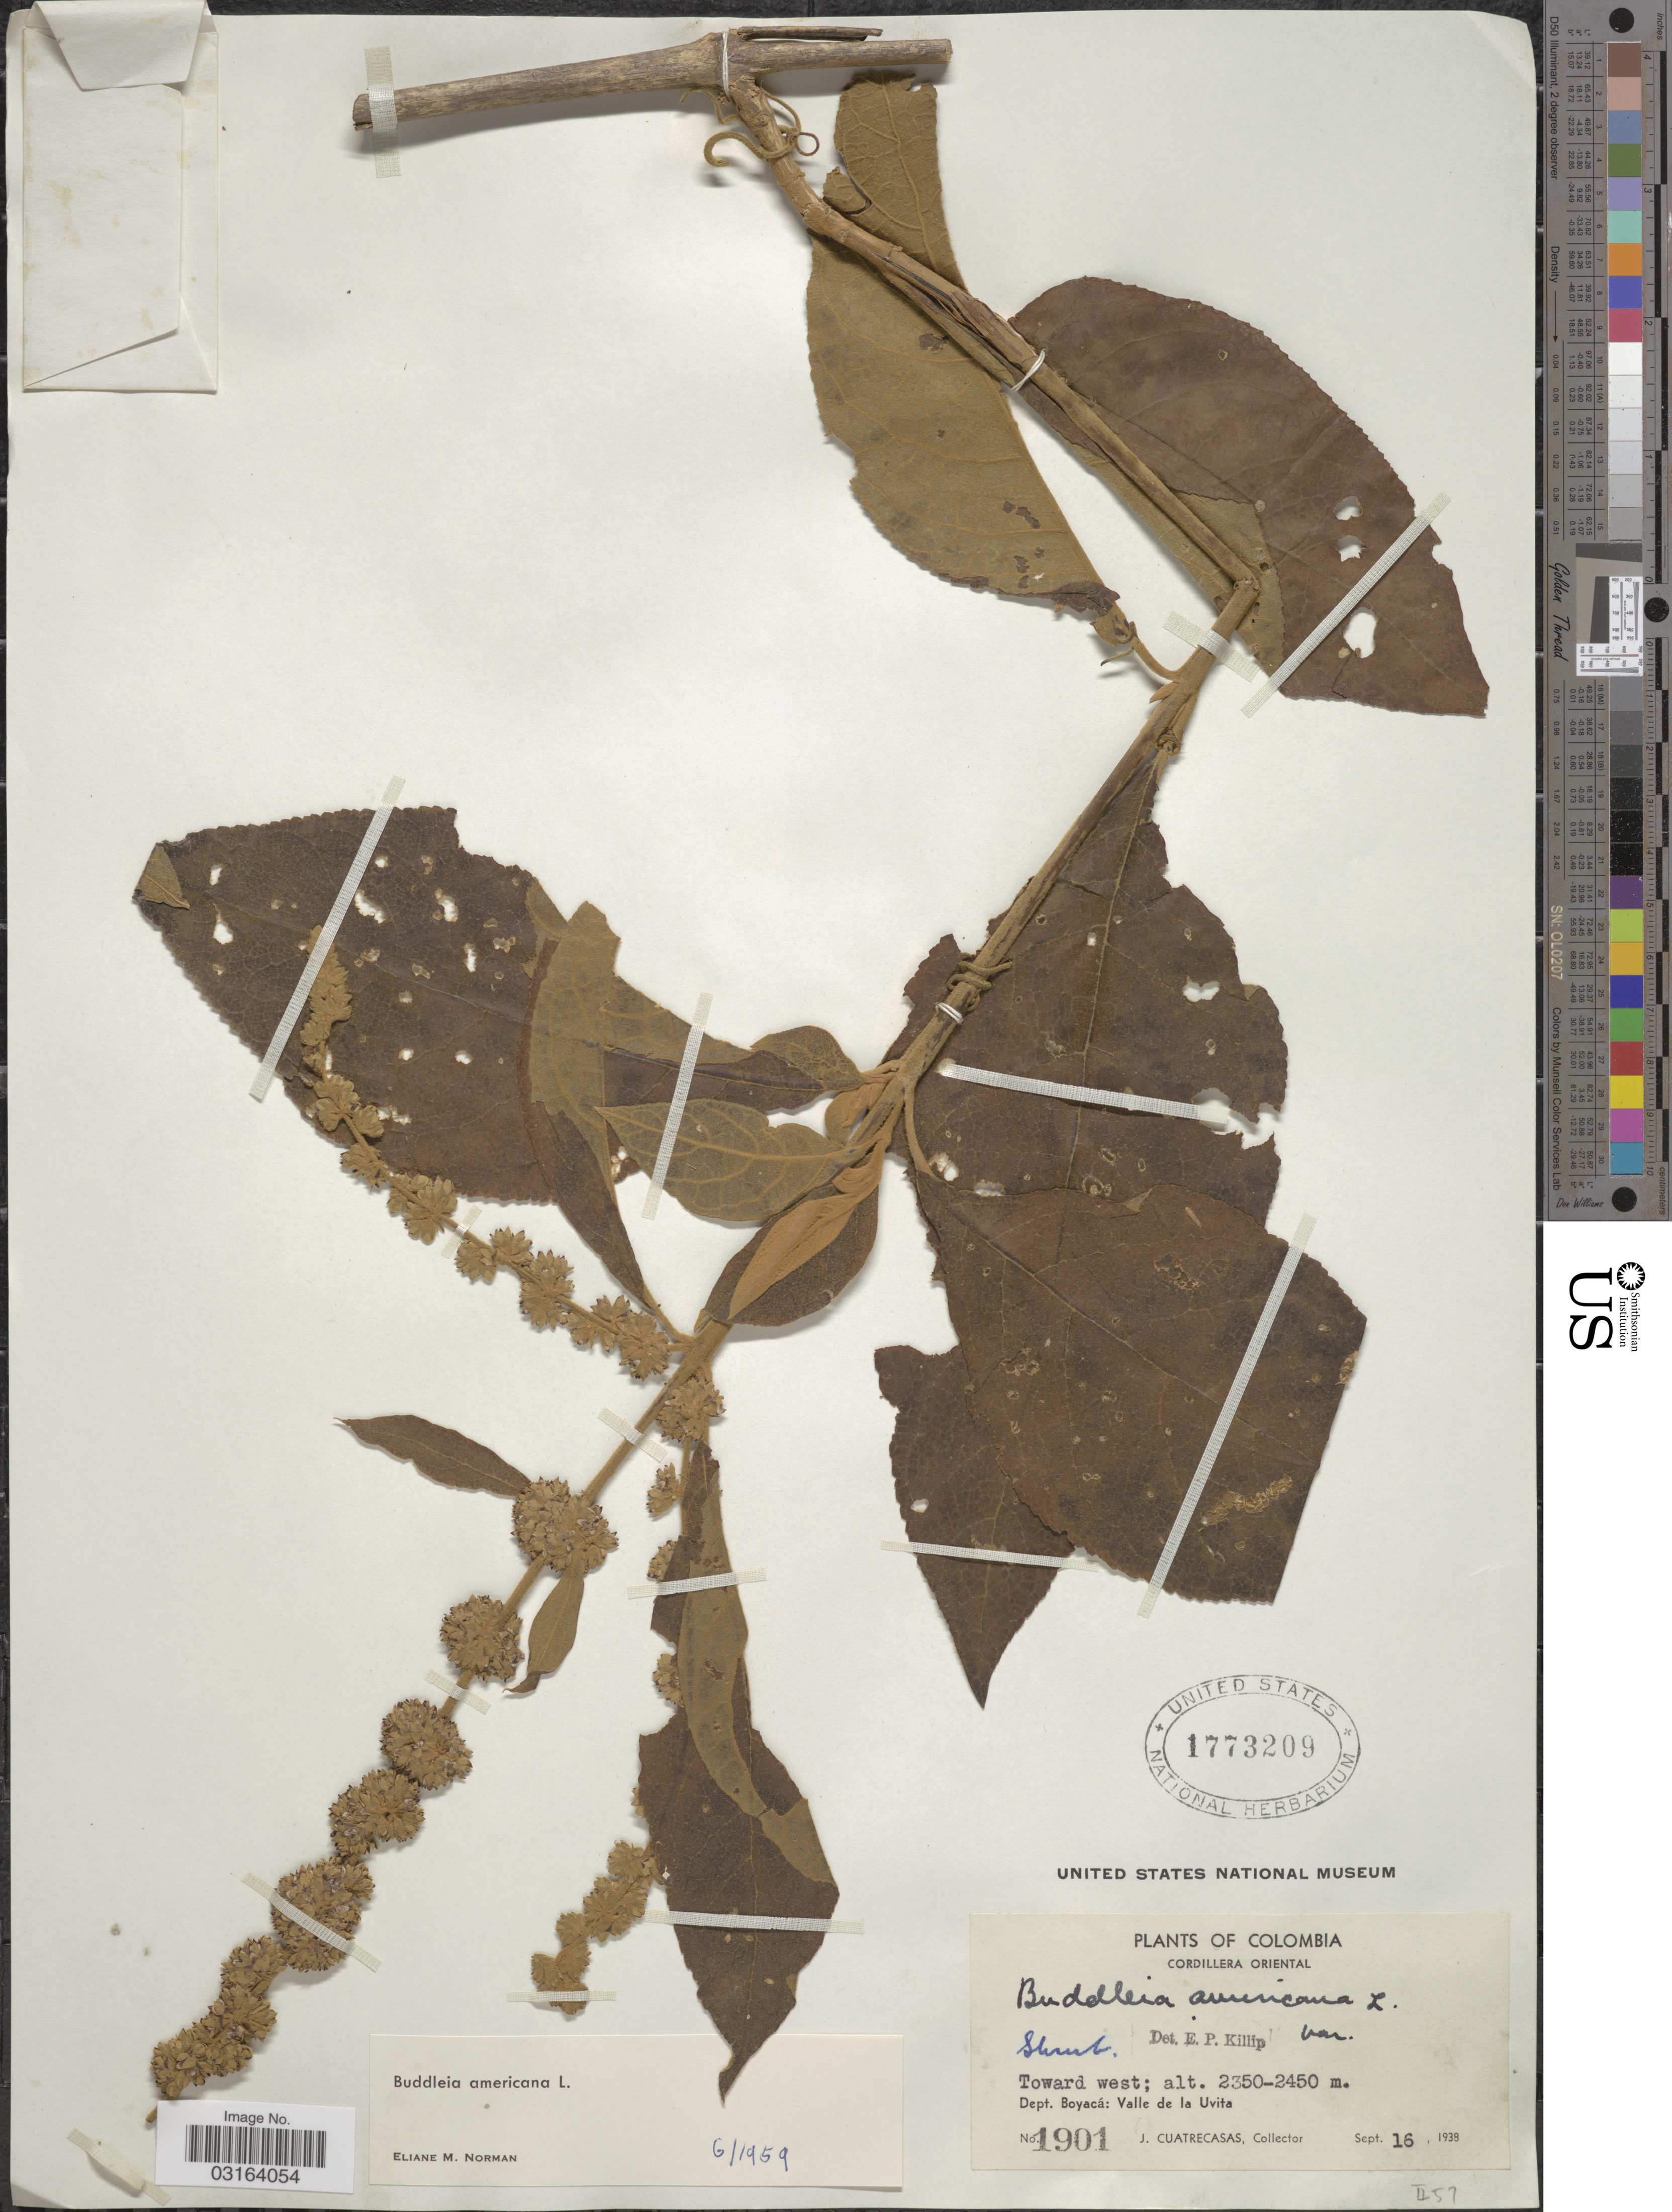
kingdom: Plantae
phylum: Tracheophyta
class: Magnoliopsida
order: Lamiales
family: Scrophulariaceae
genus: Buddleja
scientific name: Buddleja americana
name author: L.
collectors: J. Cuatrecasas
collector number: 1901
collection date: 1938-09-16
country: Colombia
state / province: Boyacá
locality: Cordillera Oriental, Toward west; Dept. Boyacá: Valle de la Uvita.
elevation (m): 2350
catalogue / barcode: US 1773209